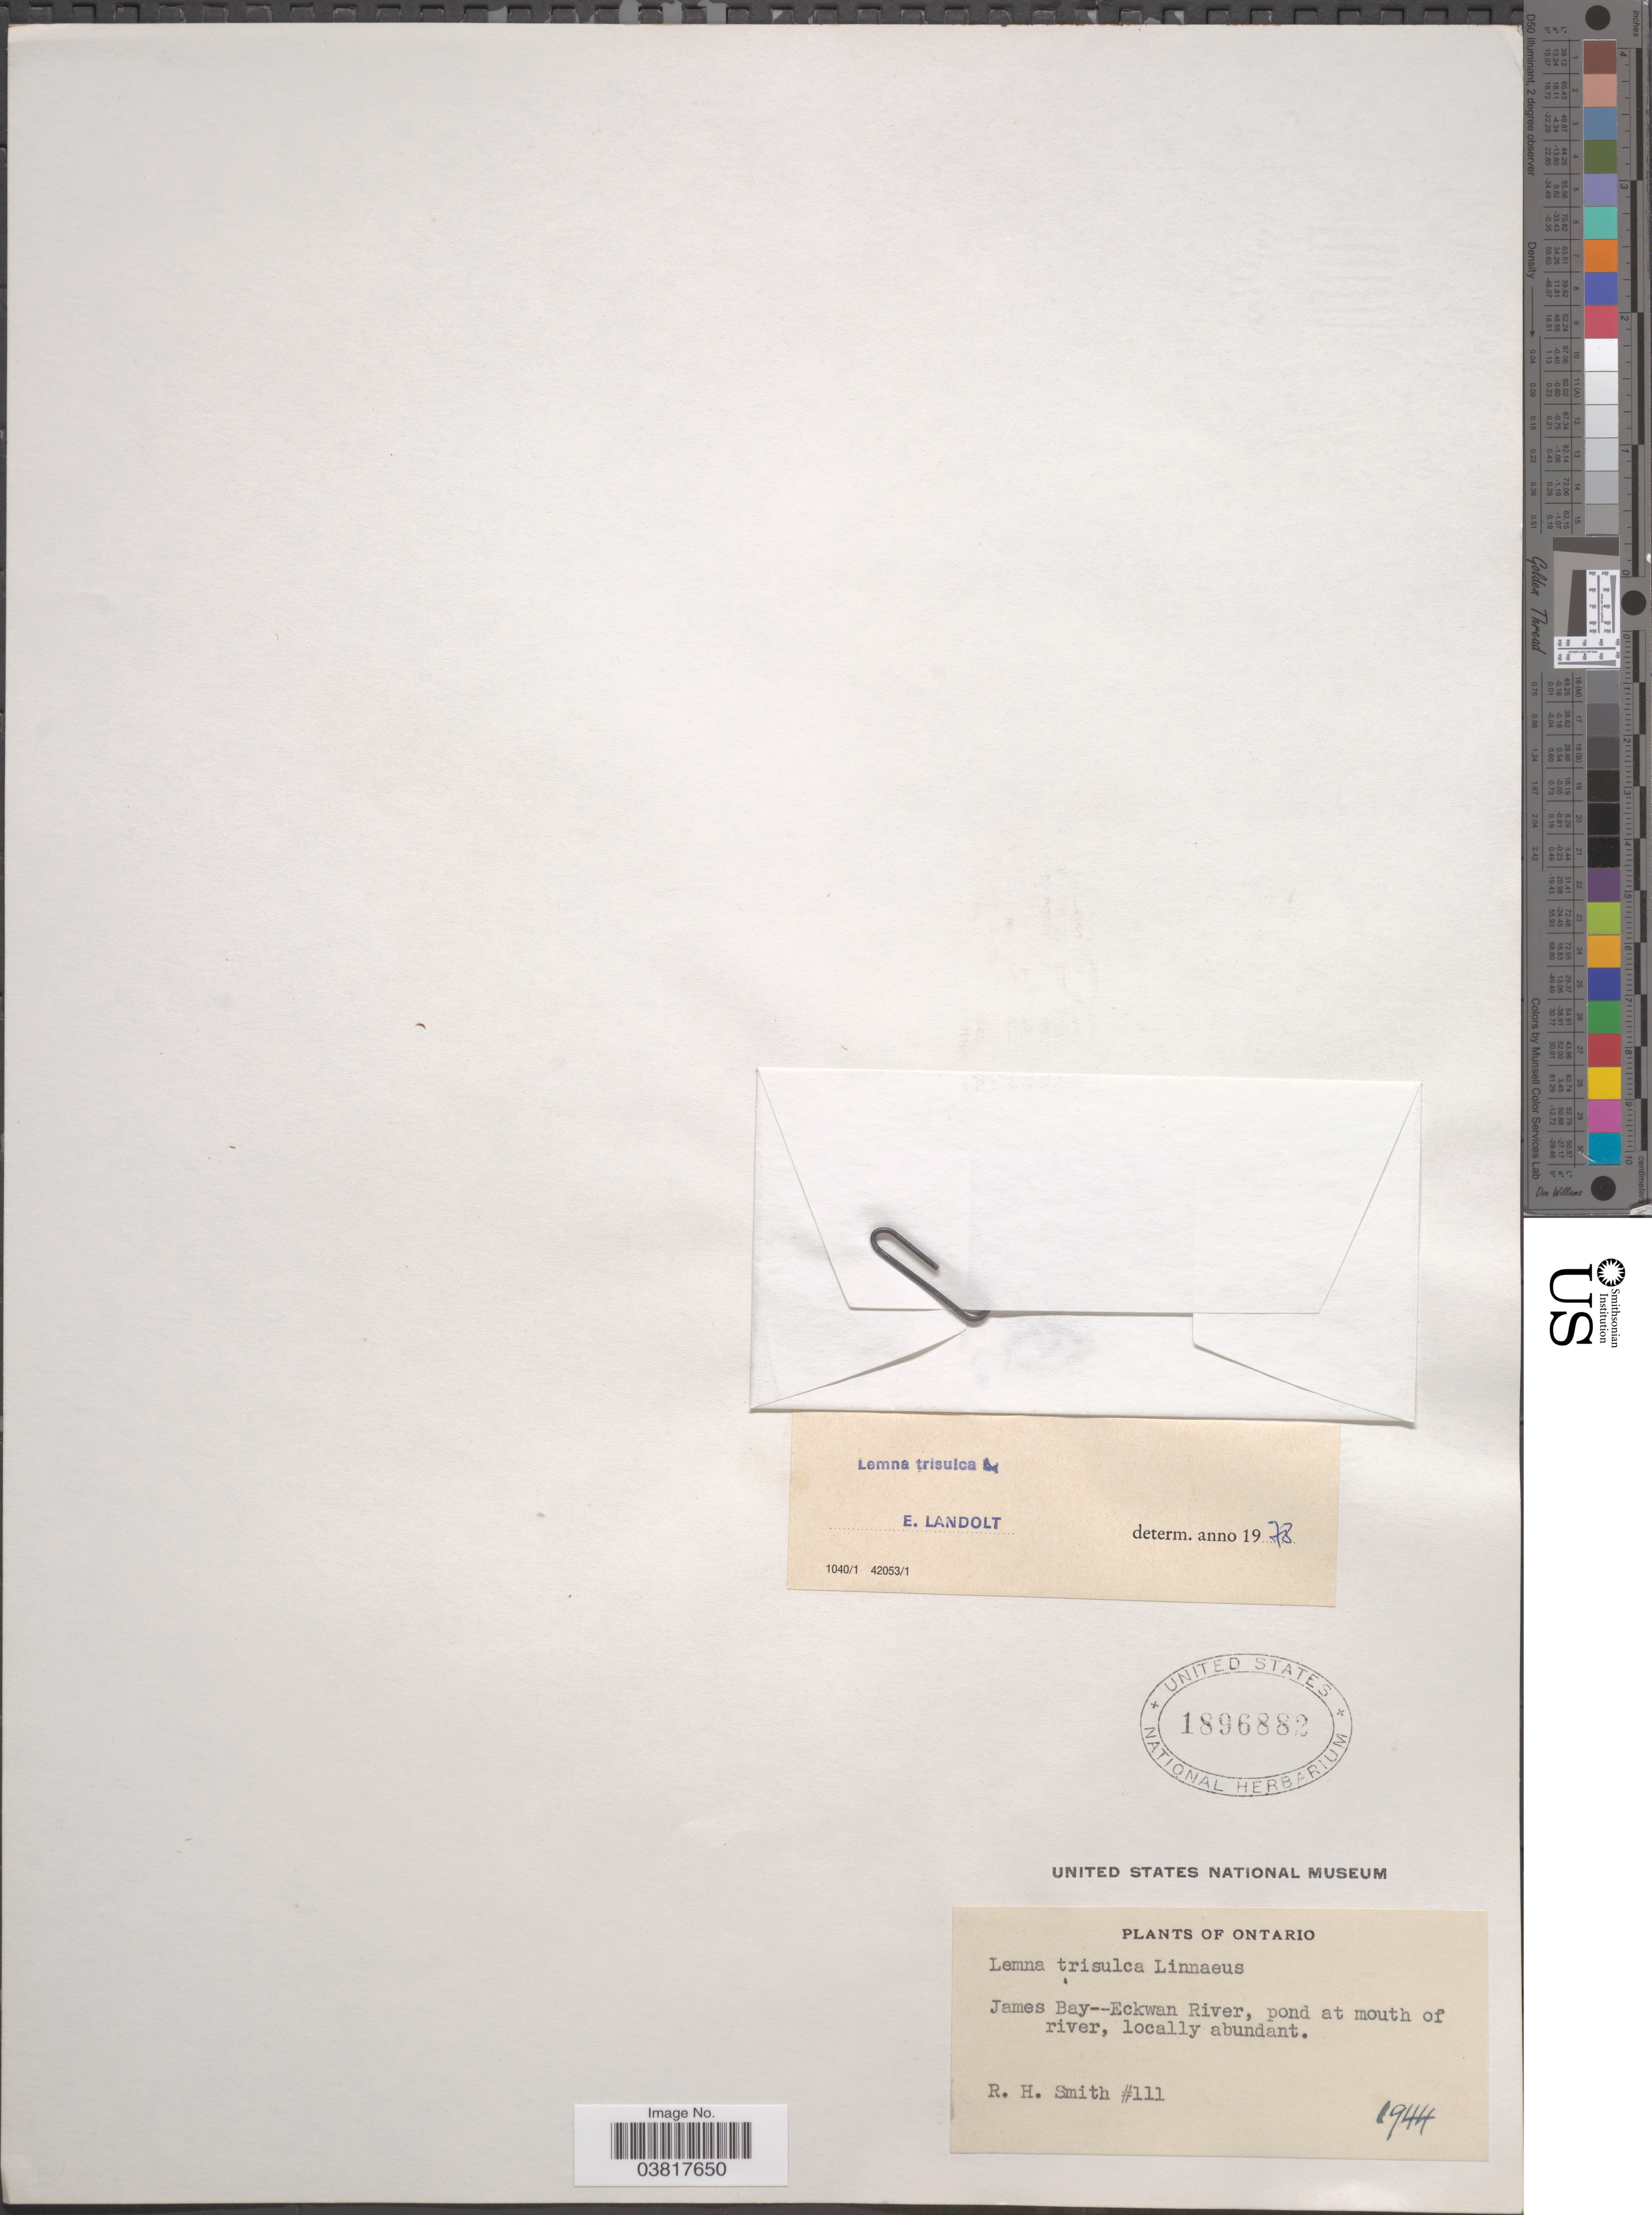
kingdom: Plantae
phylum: Tracheophyta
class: Liliopsida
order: Alismatales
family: Araceae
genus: Lemna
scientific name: Lemna trisulca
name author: L.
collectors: R. H. Smith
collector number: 111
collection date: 1944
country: Canada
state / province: Ontario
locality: James Bay-Eckwan River, pond at mouth of river.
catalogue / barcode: US 1896882